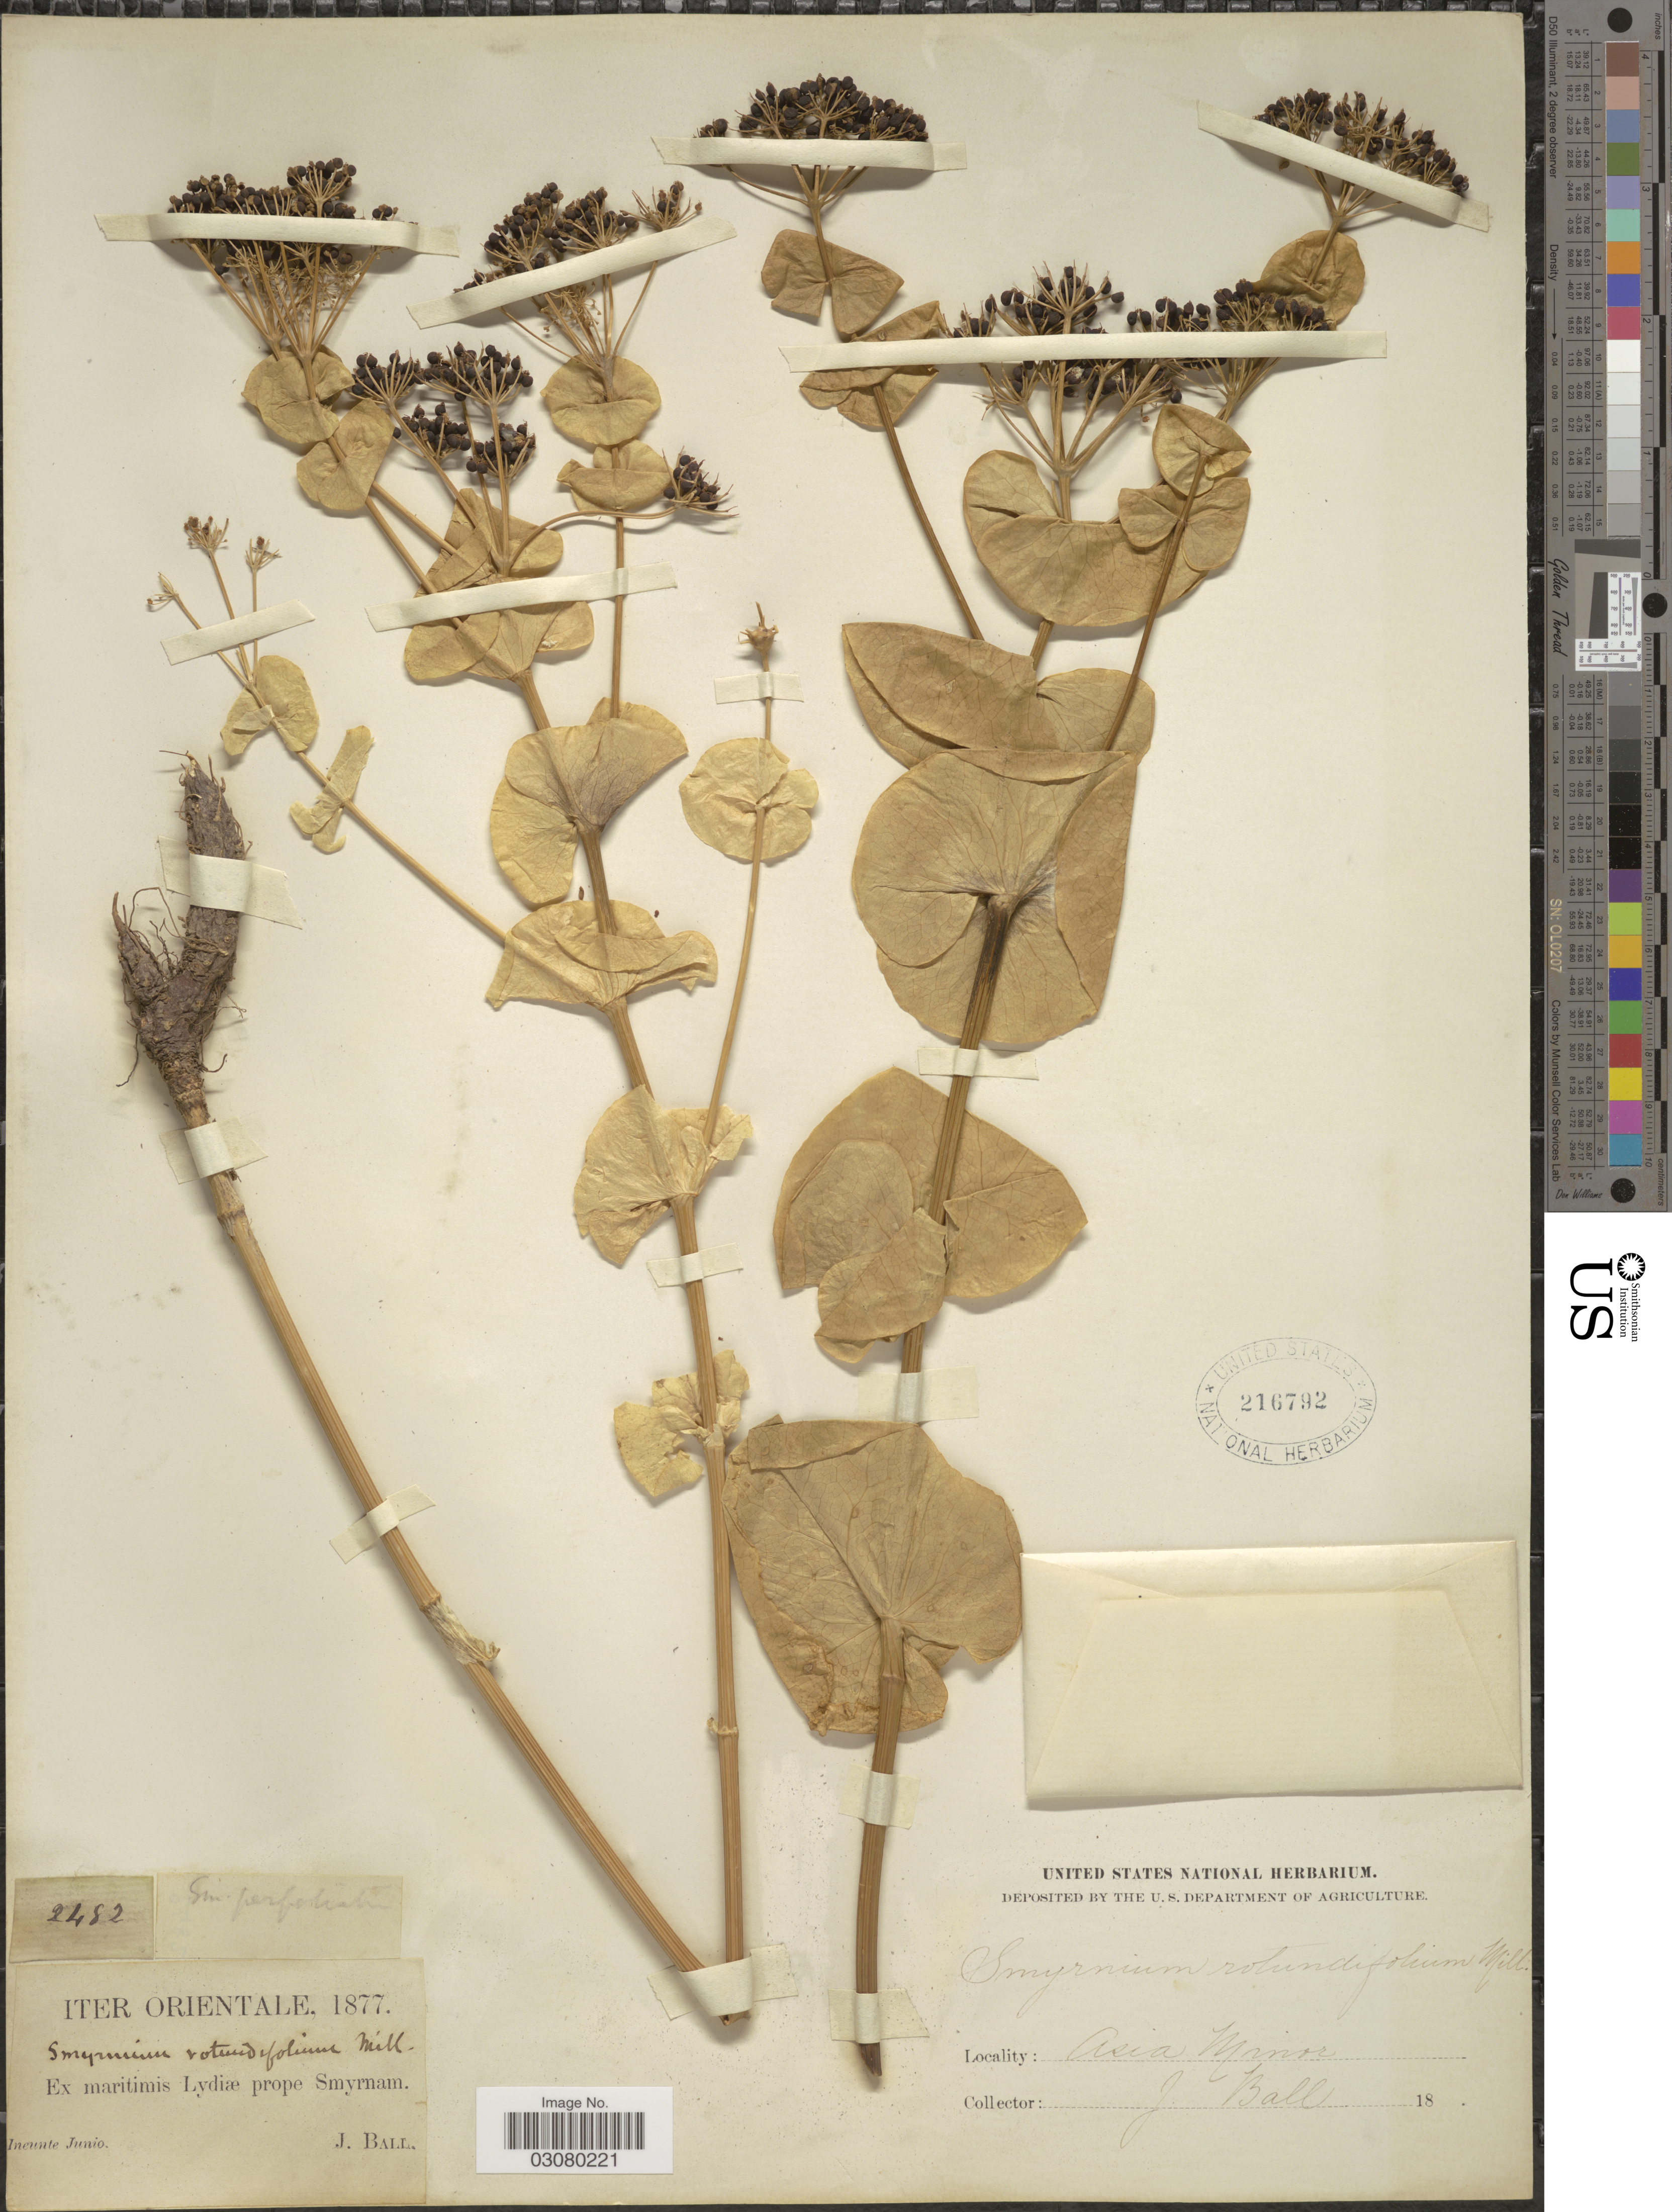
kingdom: Plantae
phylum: Tracheophyta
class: Magnoliopsida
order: Apiales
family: Apiaceae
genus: Smyrnium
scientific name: Smyrnium rotundifolium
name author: Mill.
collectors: J. Ball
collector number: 2482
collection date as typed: Ineunte Junio 1877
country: Turkey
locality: Orientale. Ex maritimis Lydiæ prope Smyrnam. Asia Minor.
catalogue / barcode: US 216792